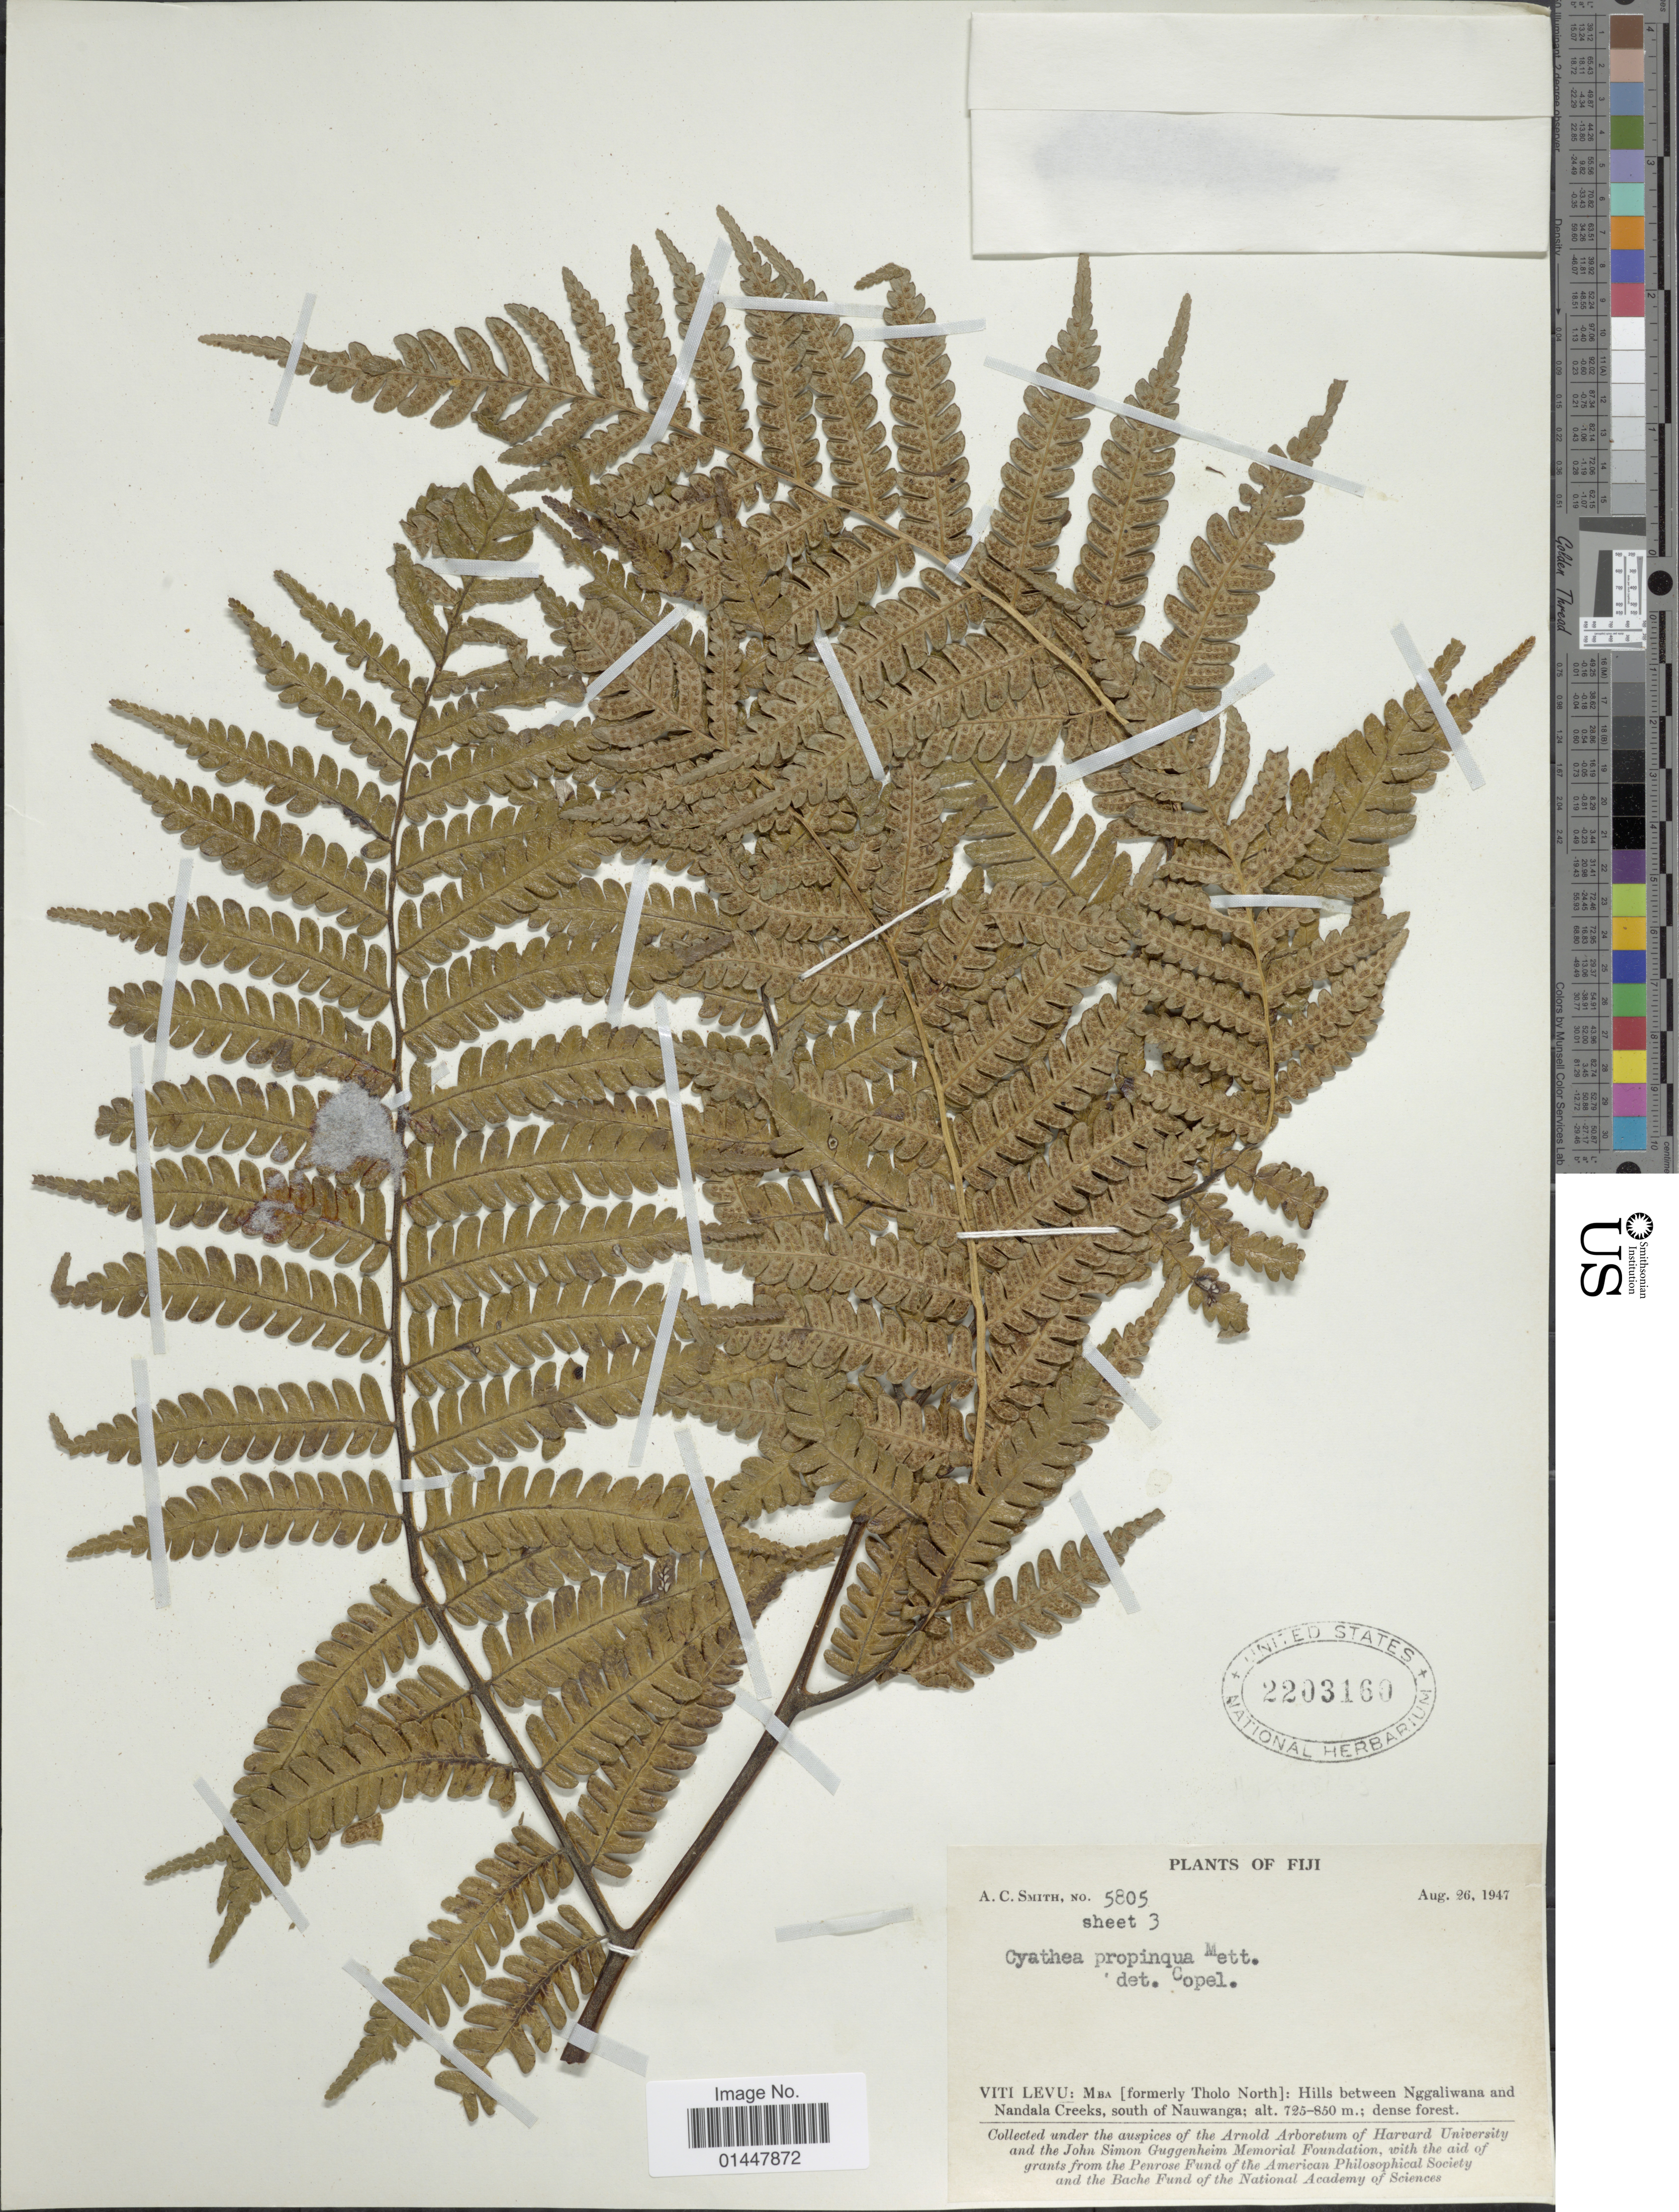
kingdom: Plantae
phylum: Tracheophyta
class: Polypodiopsida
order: Cyatheales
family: Cyatheaceae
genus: Sphaeropteris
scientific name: Sphaeropteris propinqua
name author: (Mett.) R.M. Tryon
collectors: A. C. Smith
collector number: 5805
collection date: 1947-08-26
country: Fiji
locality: Viti Levu, Mba (formerly Tholo North), hills between Nggaliwana and Nandala Creeks, south of Nauwanga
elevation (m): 725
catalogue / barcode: US 2203160